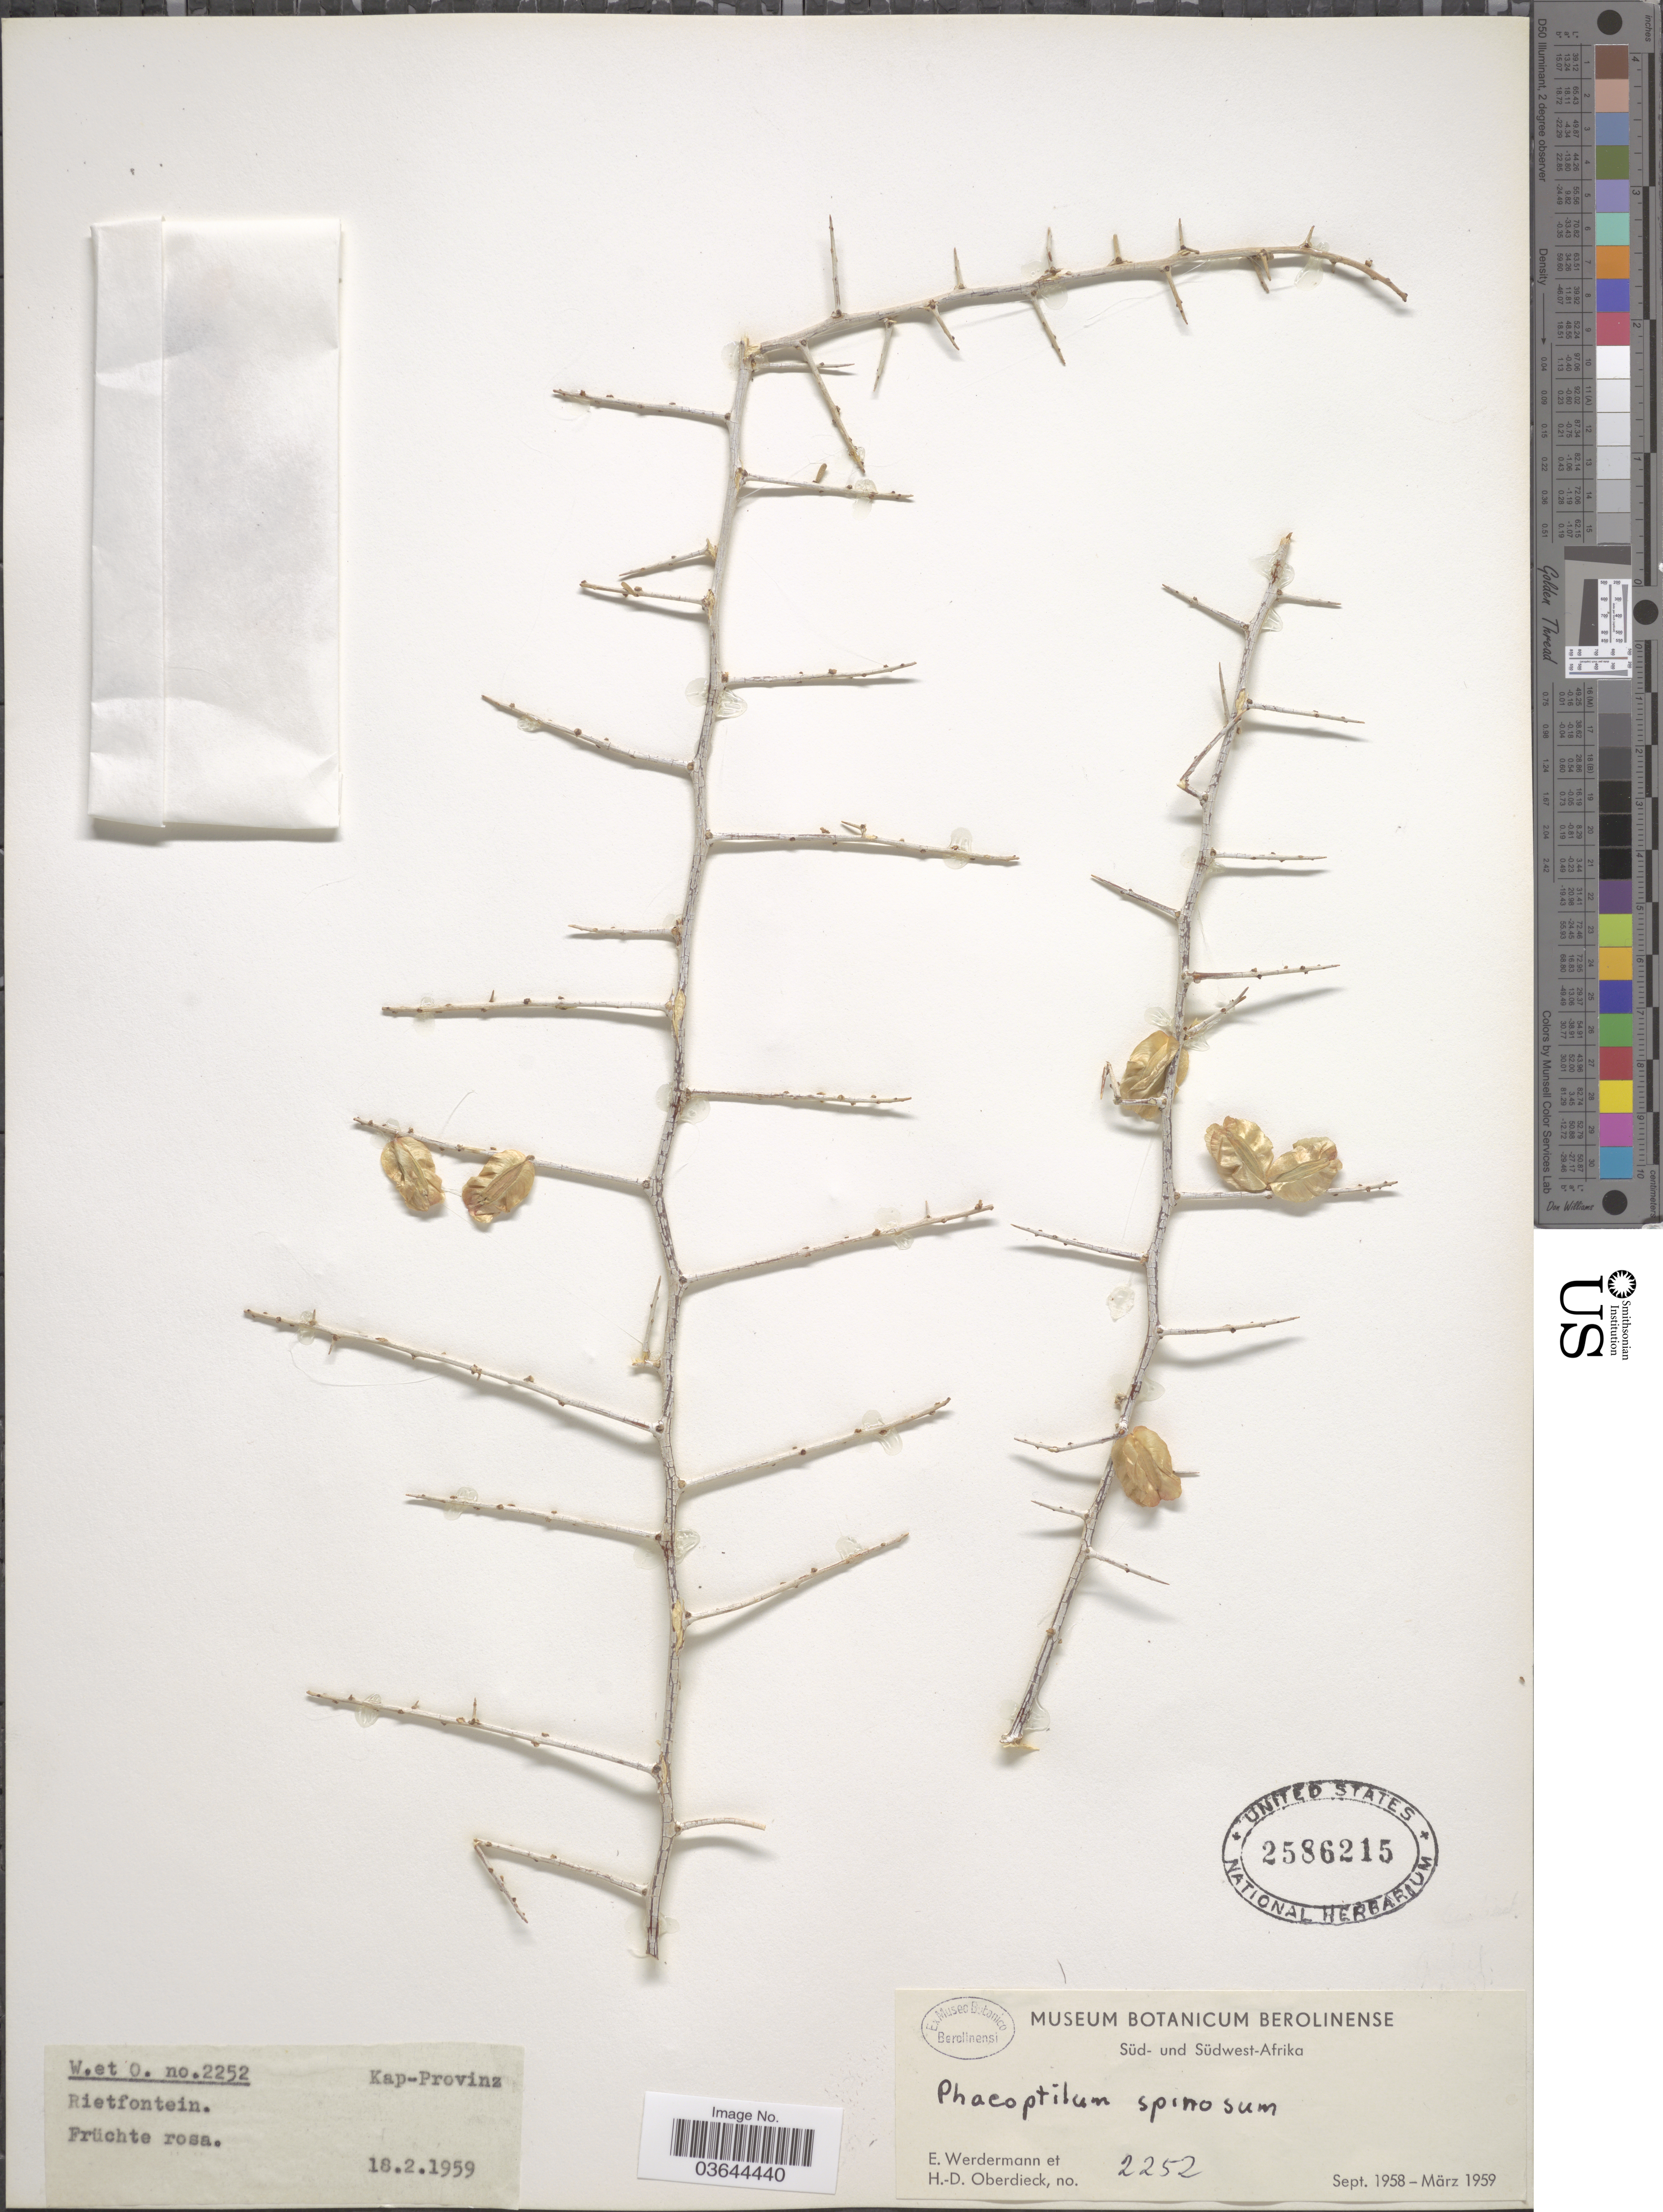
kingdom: Plantae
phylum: Tracheophyta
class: Magnoliopsida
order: Caryophyllales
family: Nyctaginaceae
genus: Phaeoptilum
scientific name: Phaeoptilum spinosum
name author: Radlk.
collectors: E. Werdermann & H. Oberdieck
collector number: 2252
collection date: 1959-02-18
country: South Africa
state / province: Northern Cape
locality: Kap-Provinz, Rietfontein.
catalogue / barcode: US 2586215